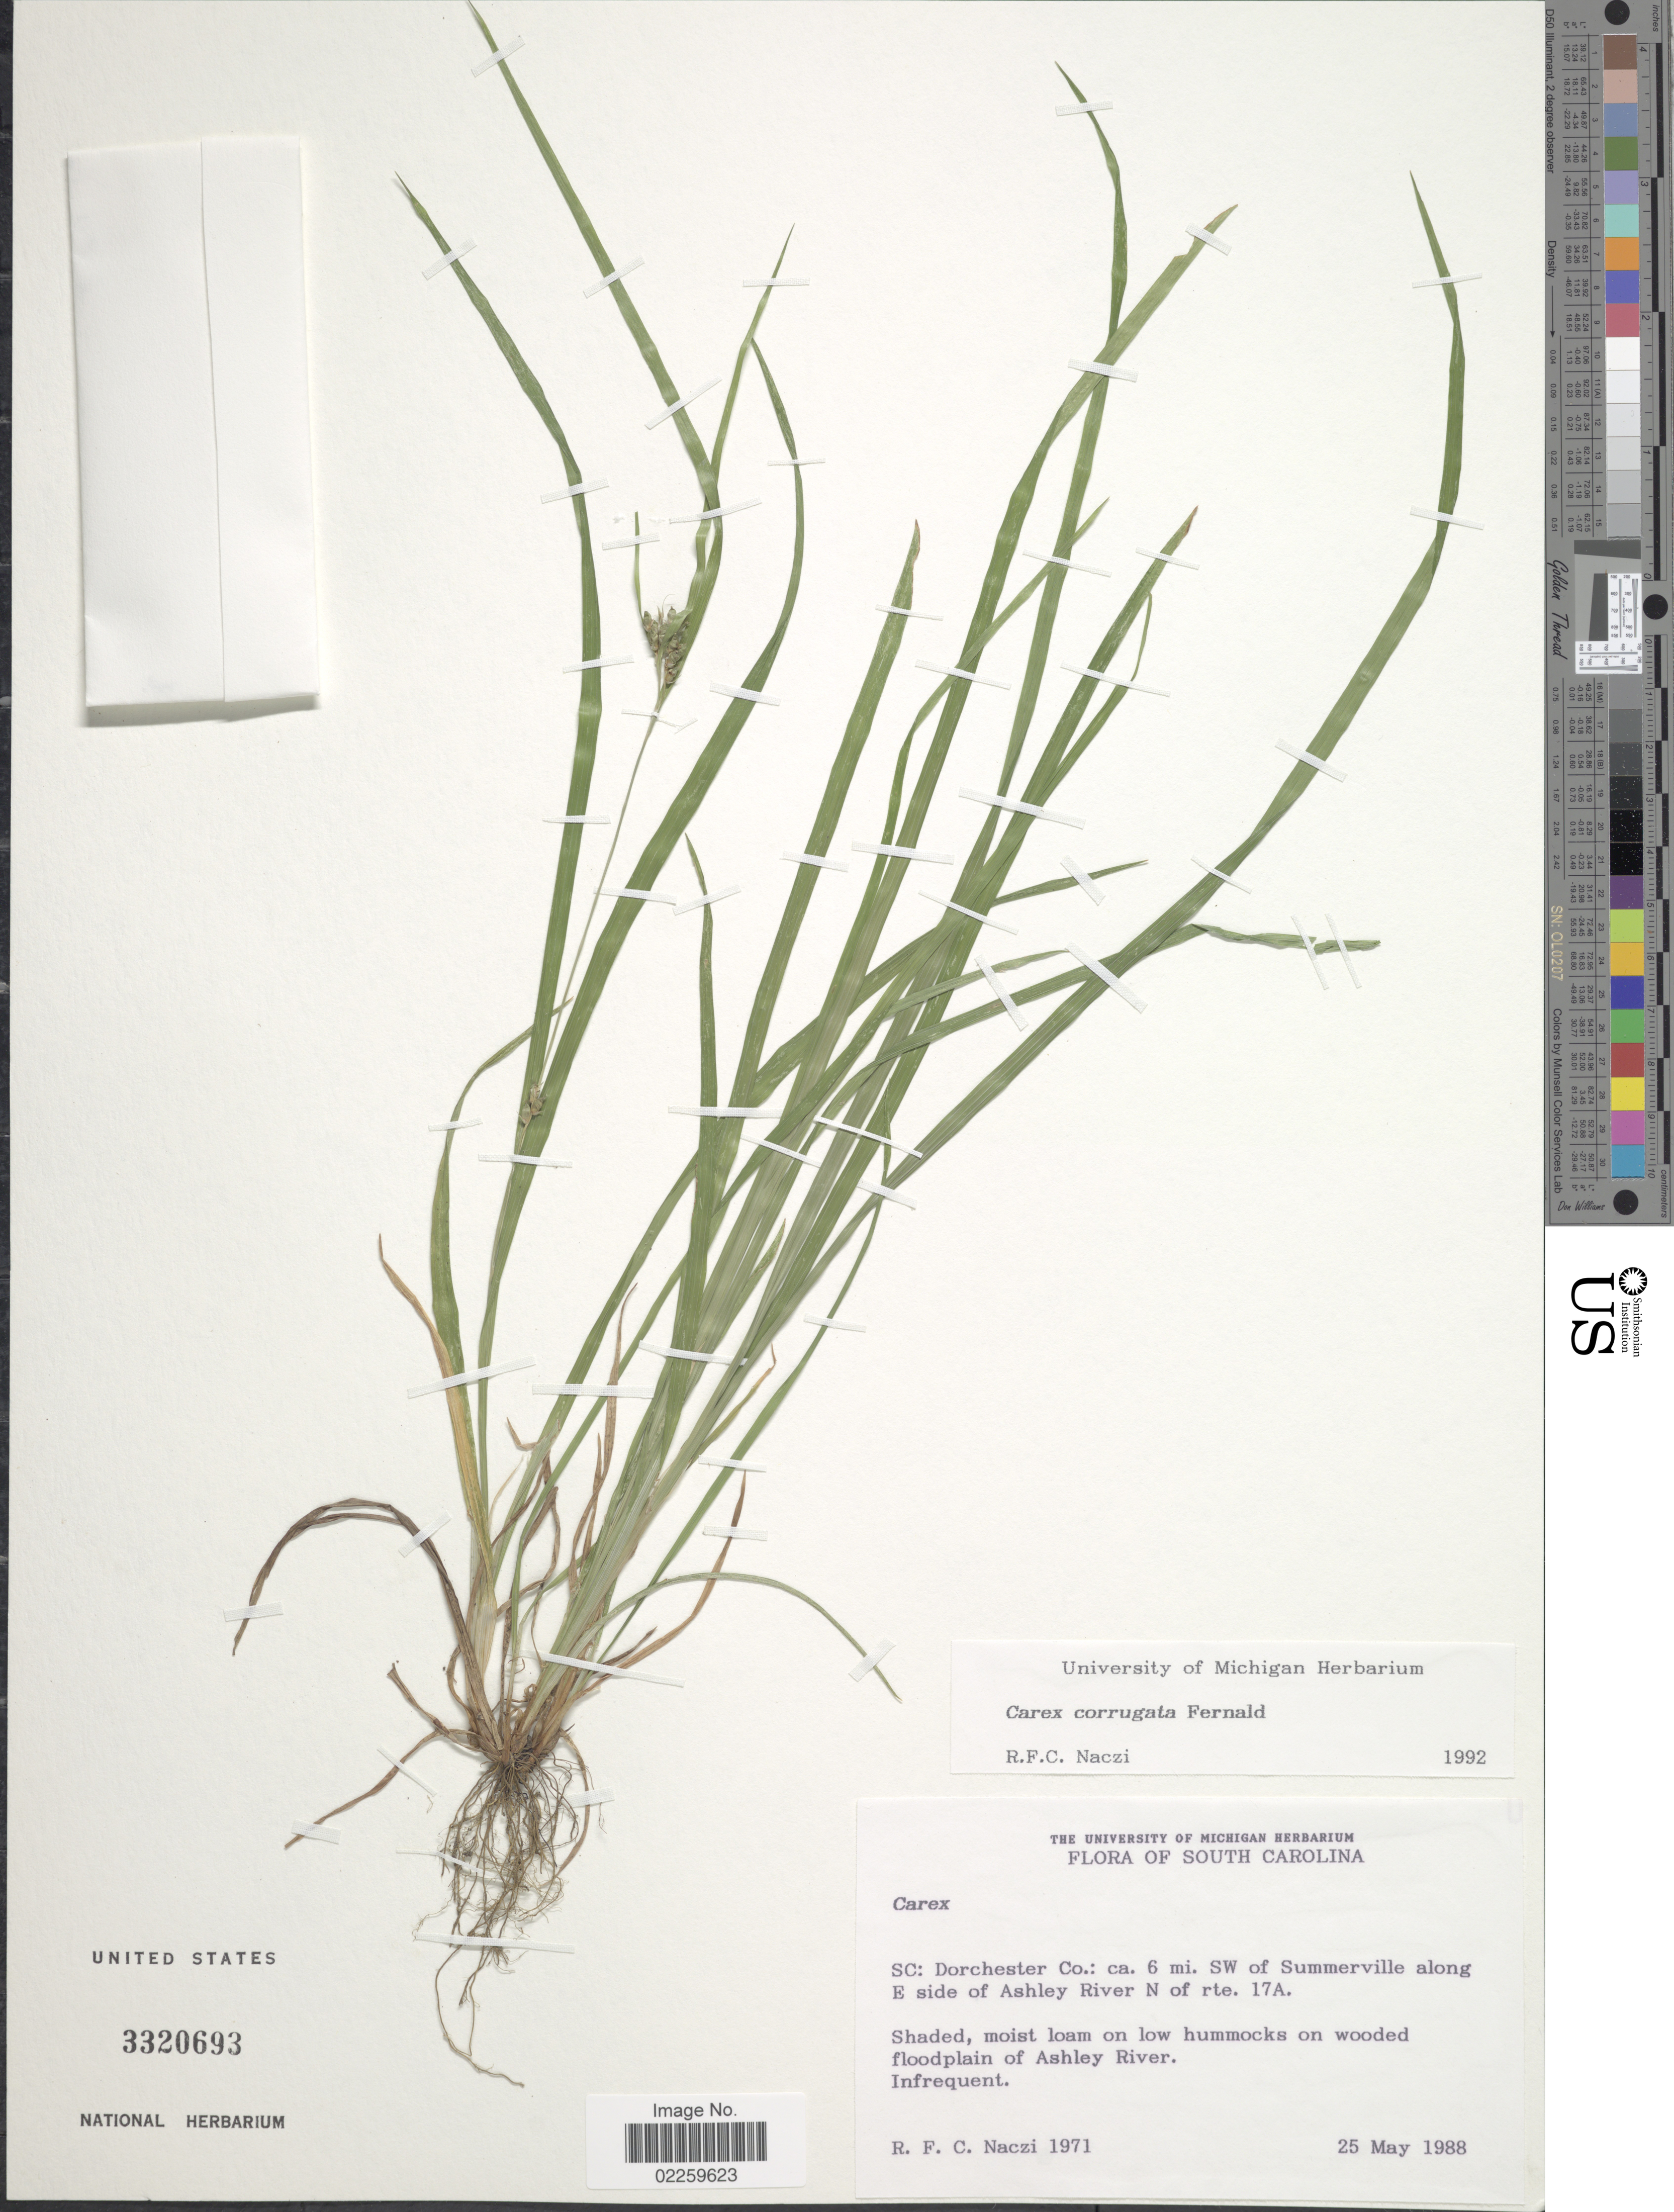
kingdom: Plantae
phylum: Tracheophyta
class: Liliopsida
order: Poales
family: Cyperaceae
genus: Carex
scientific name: Carex corrugata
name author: Fernald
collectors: R. F. C. Naczi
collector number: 1971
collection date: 1988-05-25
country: United States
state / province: South Carolina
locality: SC: Dorchester Co.: ca. 6 mi. SW of Summerville along E side of Ashley River N of rte. 17A, shaded, moist loam on low hummocks on wooded floodplain of Ashley River.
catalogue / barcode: US 3320693